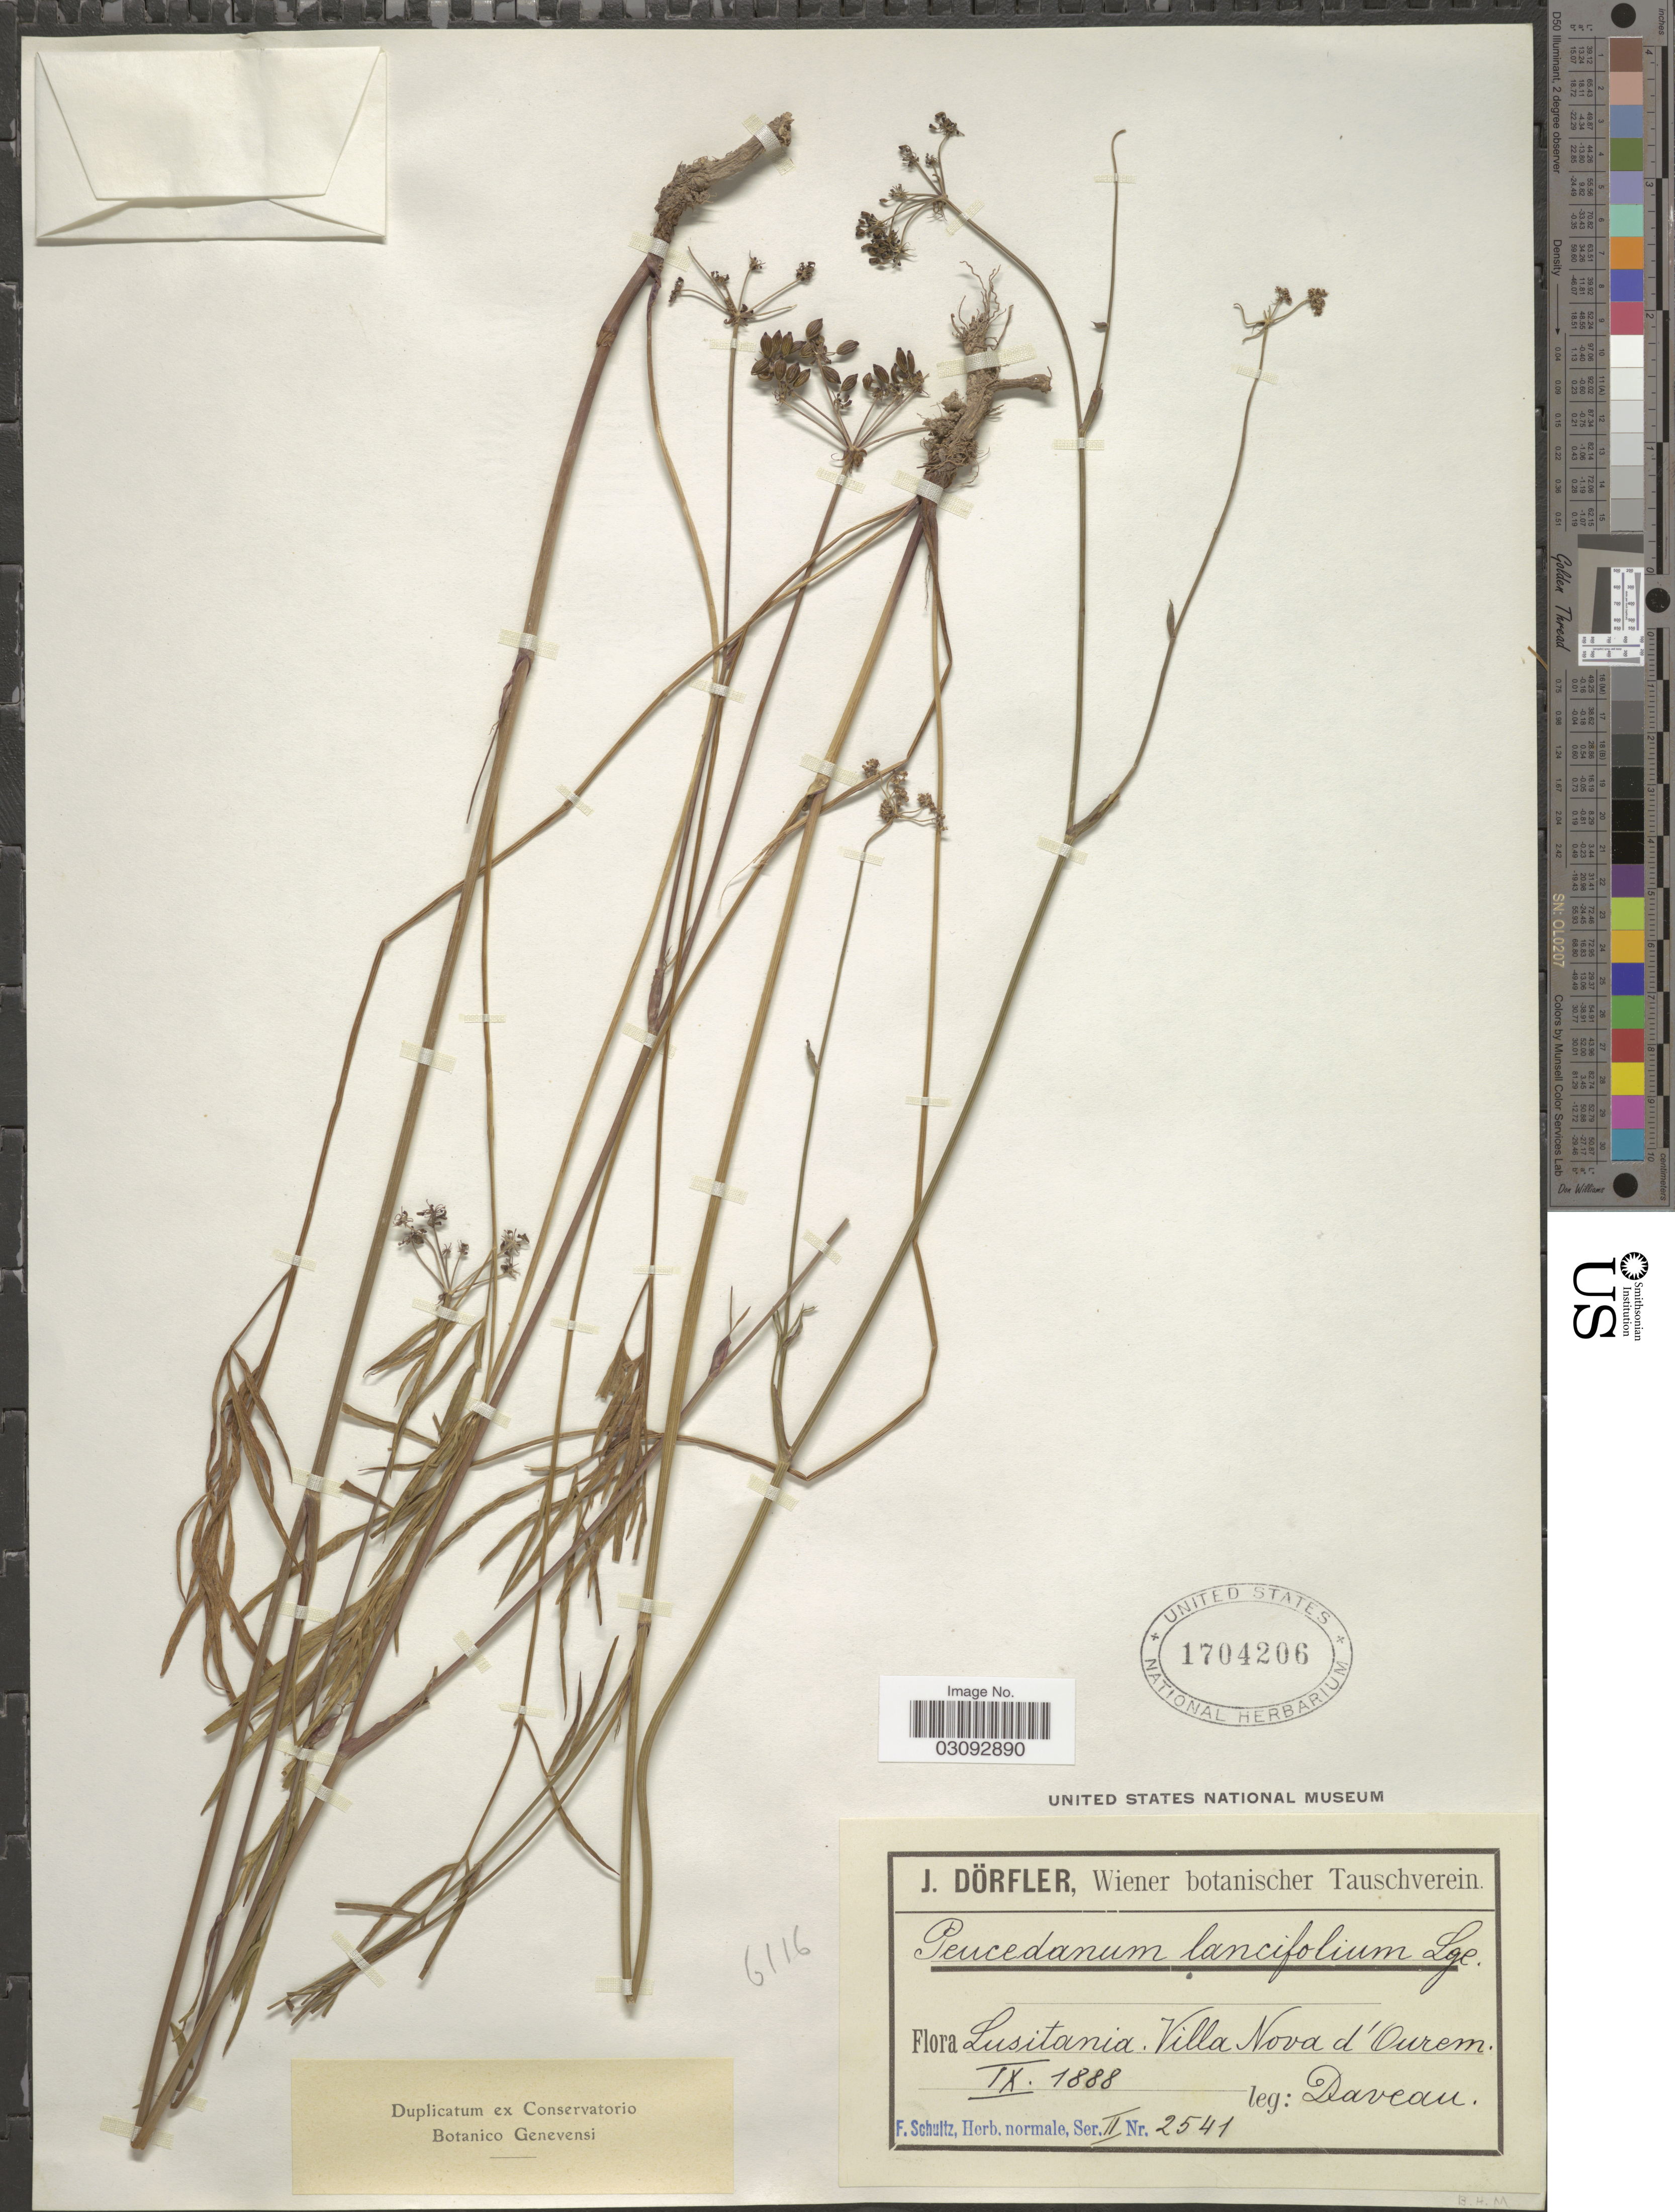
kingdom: Plantae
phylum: Tracheophyta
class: Magnoliopsida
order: Apiales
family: Apiaceae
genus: Peucedanum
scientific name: Peucedanum lancifolium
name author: Lange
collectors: Daveau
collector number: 2541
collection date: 1888-09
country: Portugal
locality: Lusitania: Villa Nova d'Ourem.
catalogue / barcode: US 1704206